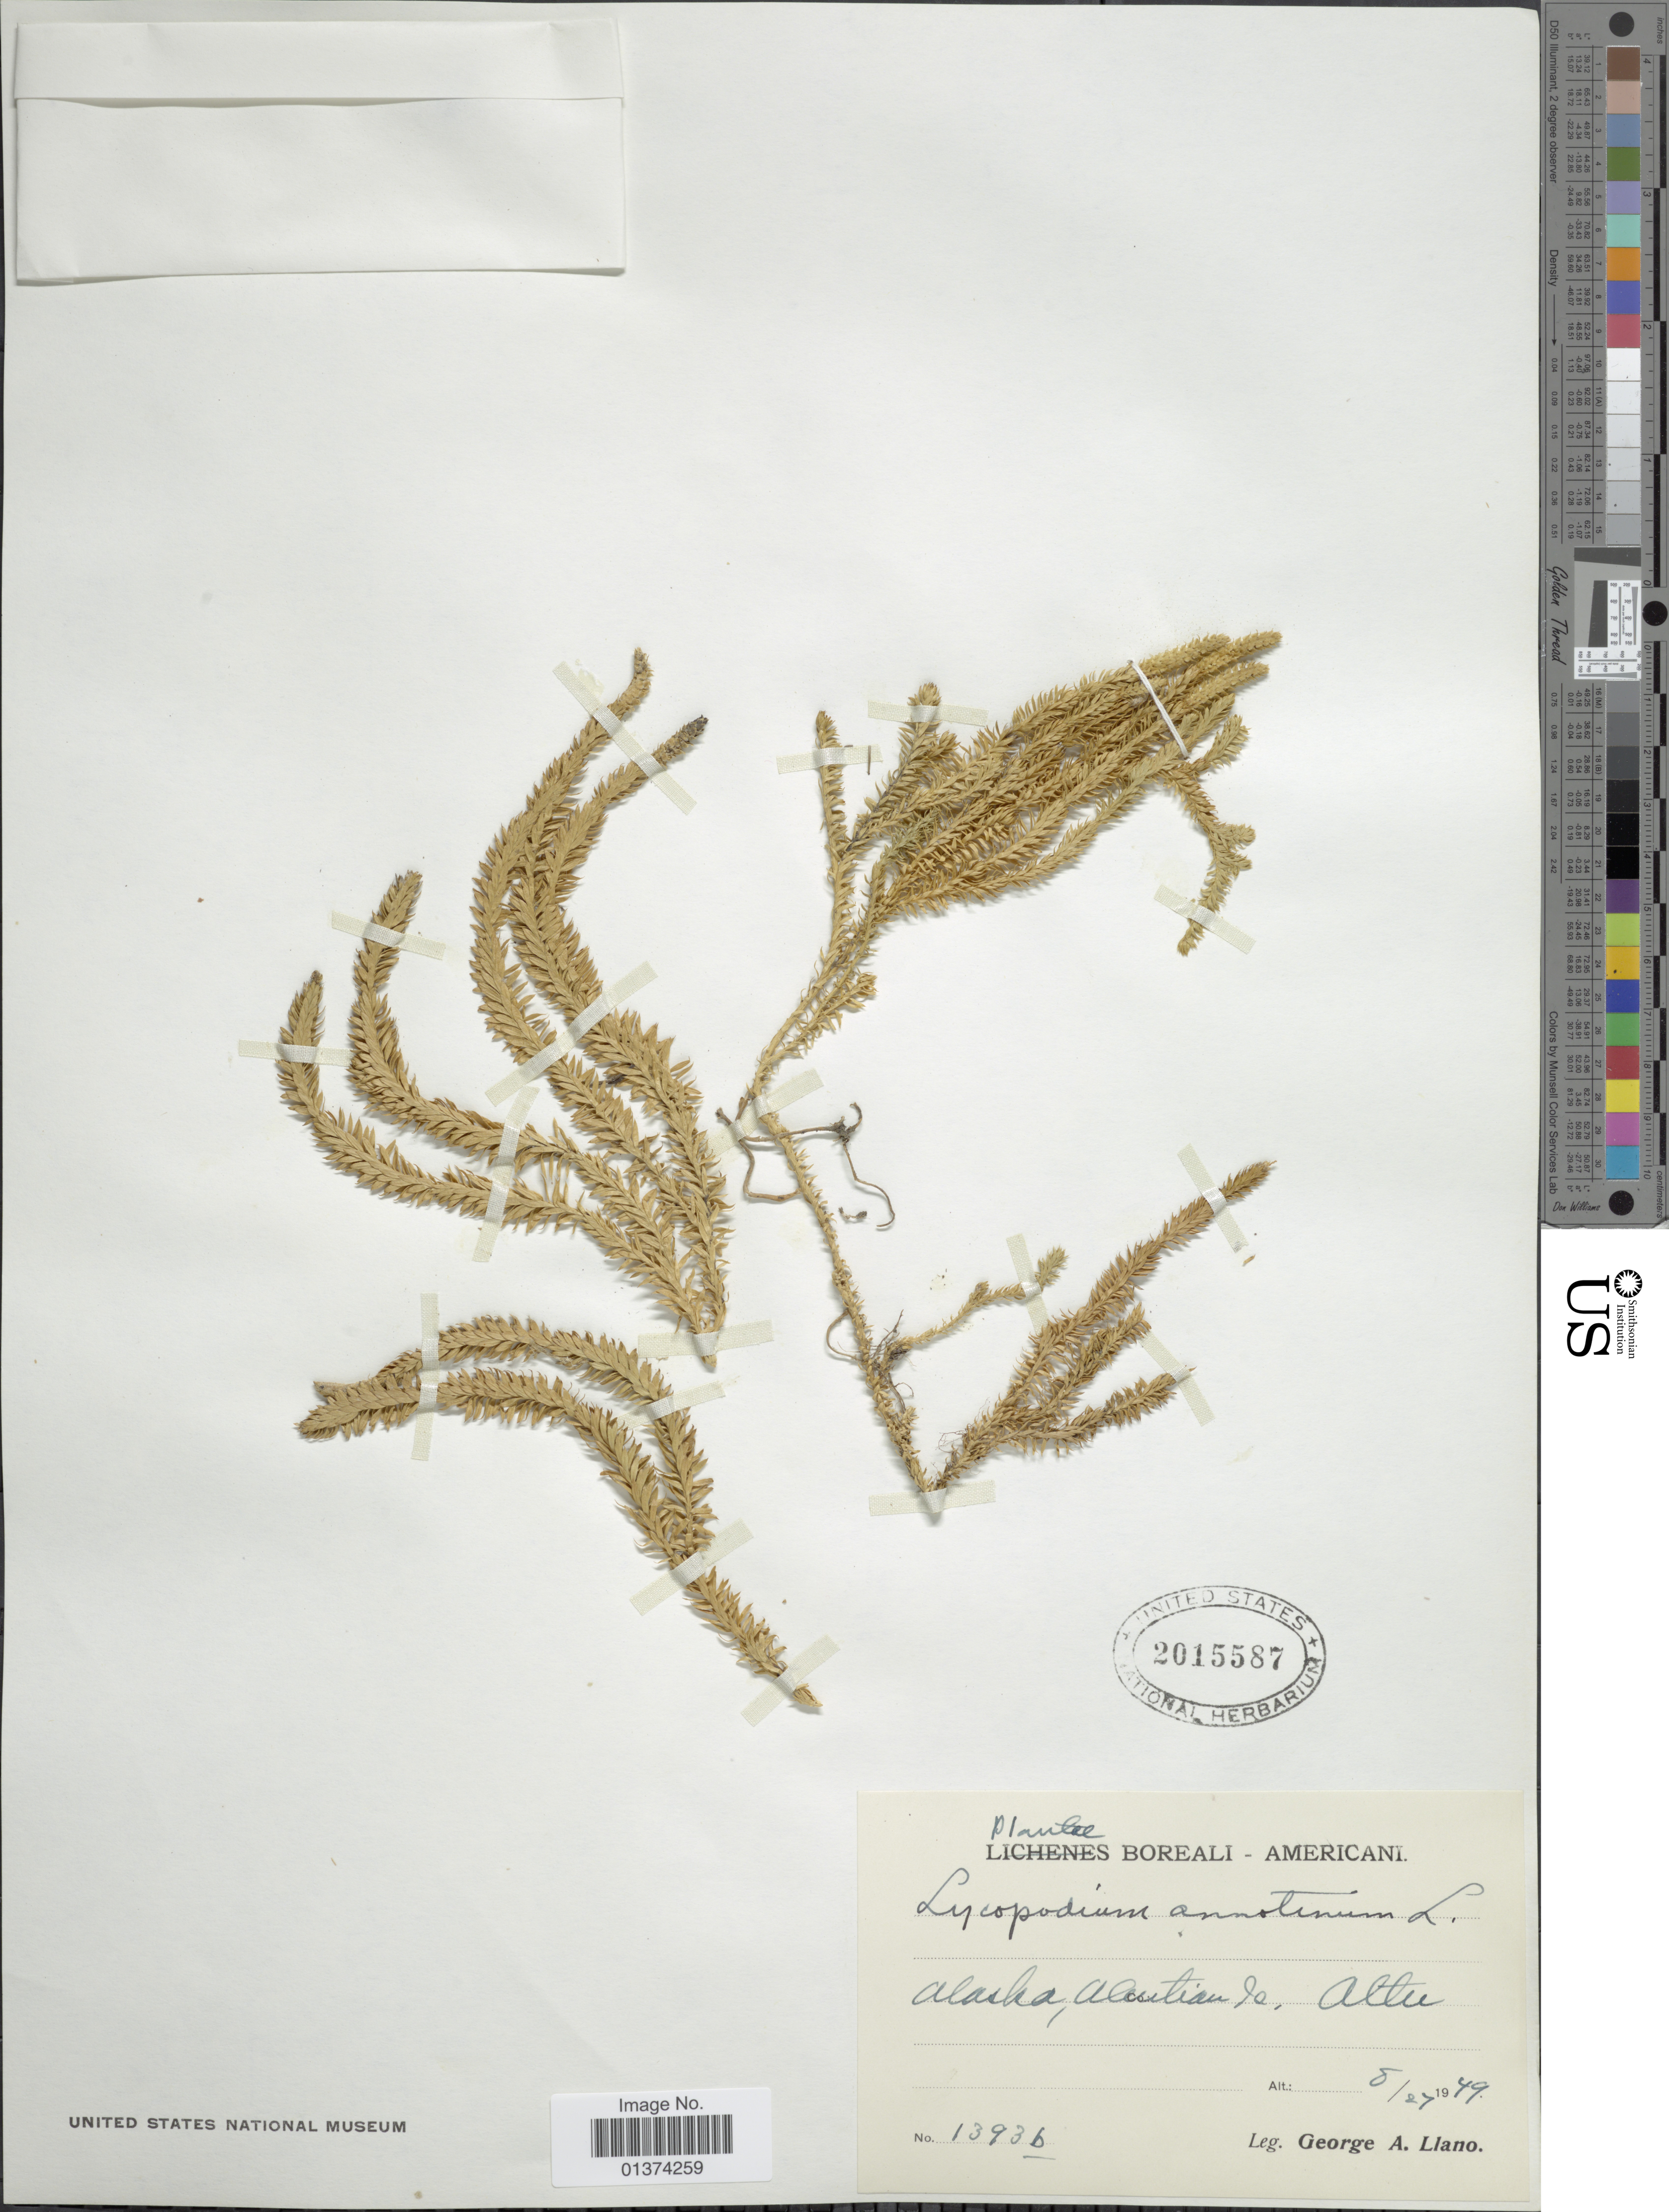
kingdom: Plantae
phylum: Tracheophyta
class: Lycopodiopsida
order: Lycopodiales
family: Lycopodiaceae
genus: Spinulum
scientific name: Spinulum annotinum subsp. annotinum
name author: (L.) A. Haines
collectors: G. Llano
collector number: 1393b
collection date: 1949-08-27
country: United States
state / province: Alaska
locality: Aleutian Is, Attu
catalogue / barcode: US 2015587